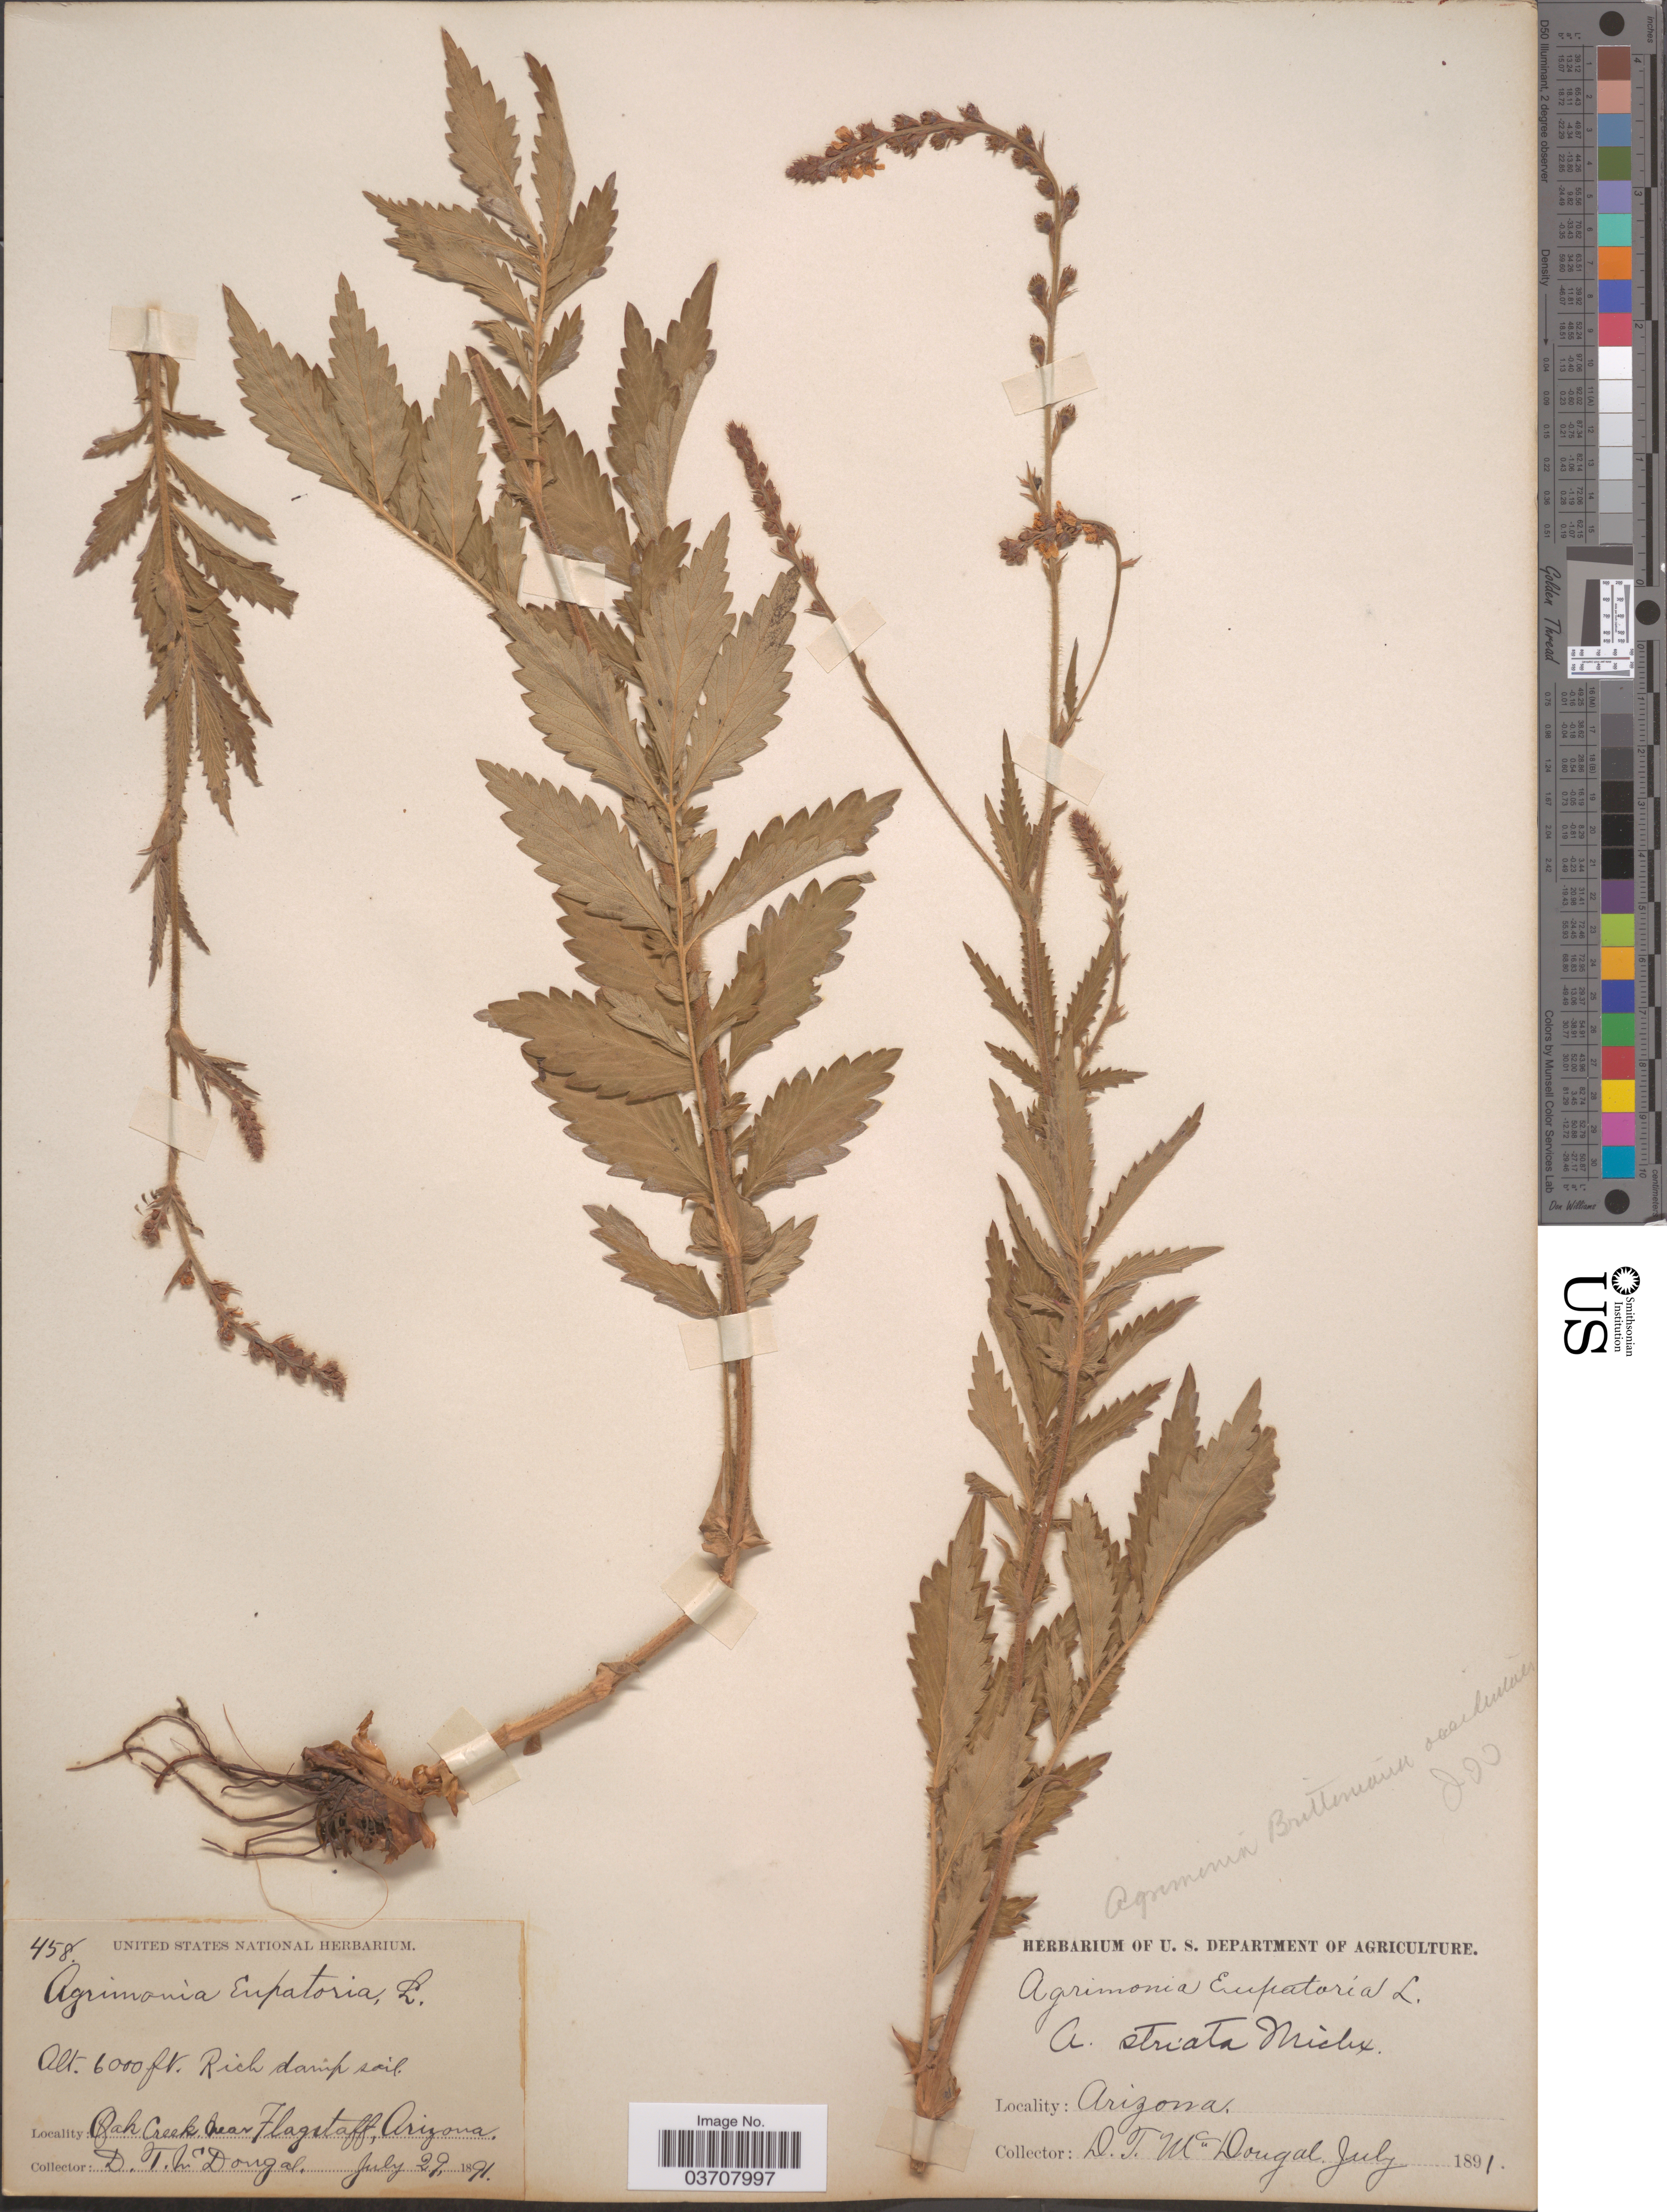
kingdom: Plantae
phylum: Tracheophyta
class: Magnoliopsida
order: Rosales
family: Rosaceae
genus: Agrimonia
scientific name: Agrimonia striata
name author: Michx.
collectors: D. McDougal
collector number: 458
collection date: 1891-07-29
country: United States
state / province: Arizona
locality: Oak Creek near Flagstaff.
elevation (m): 1829